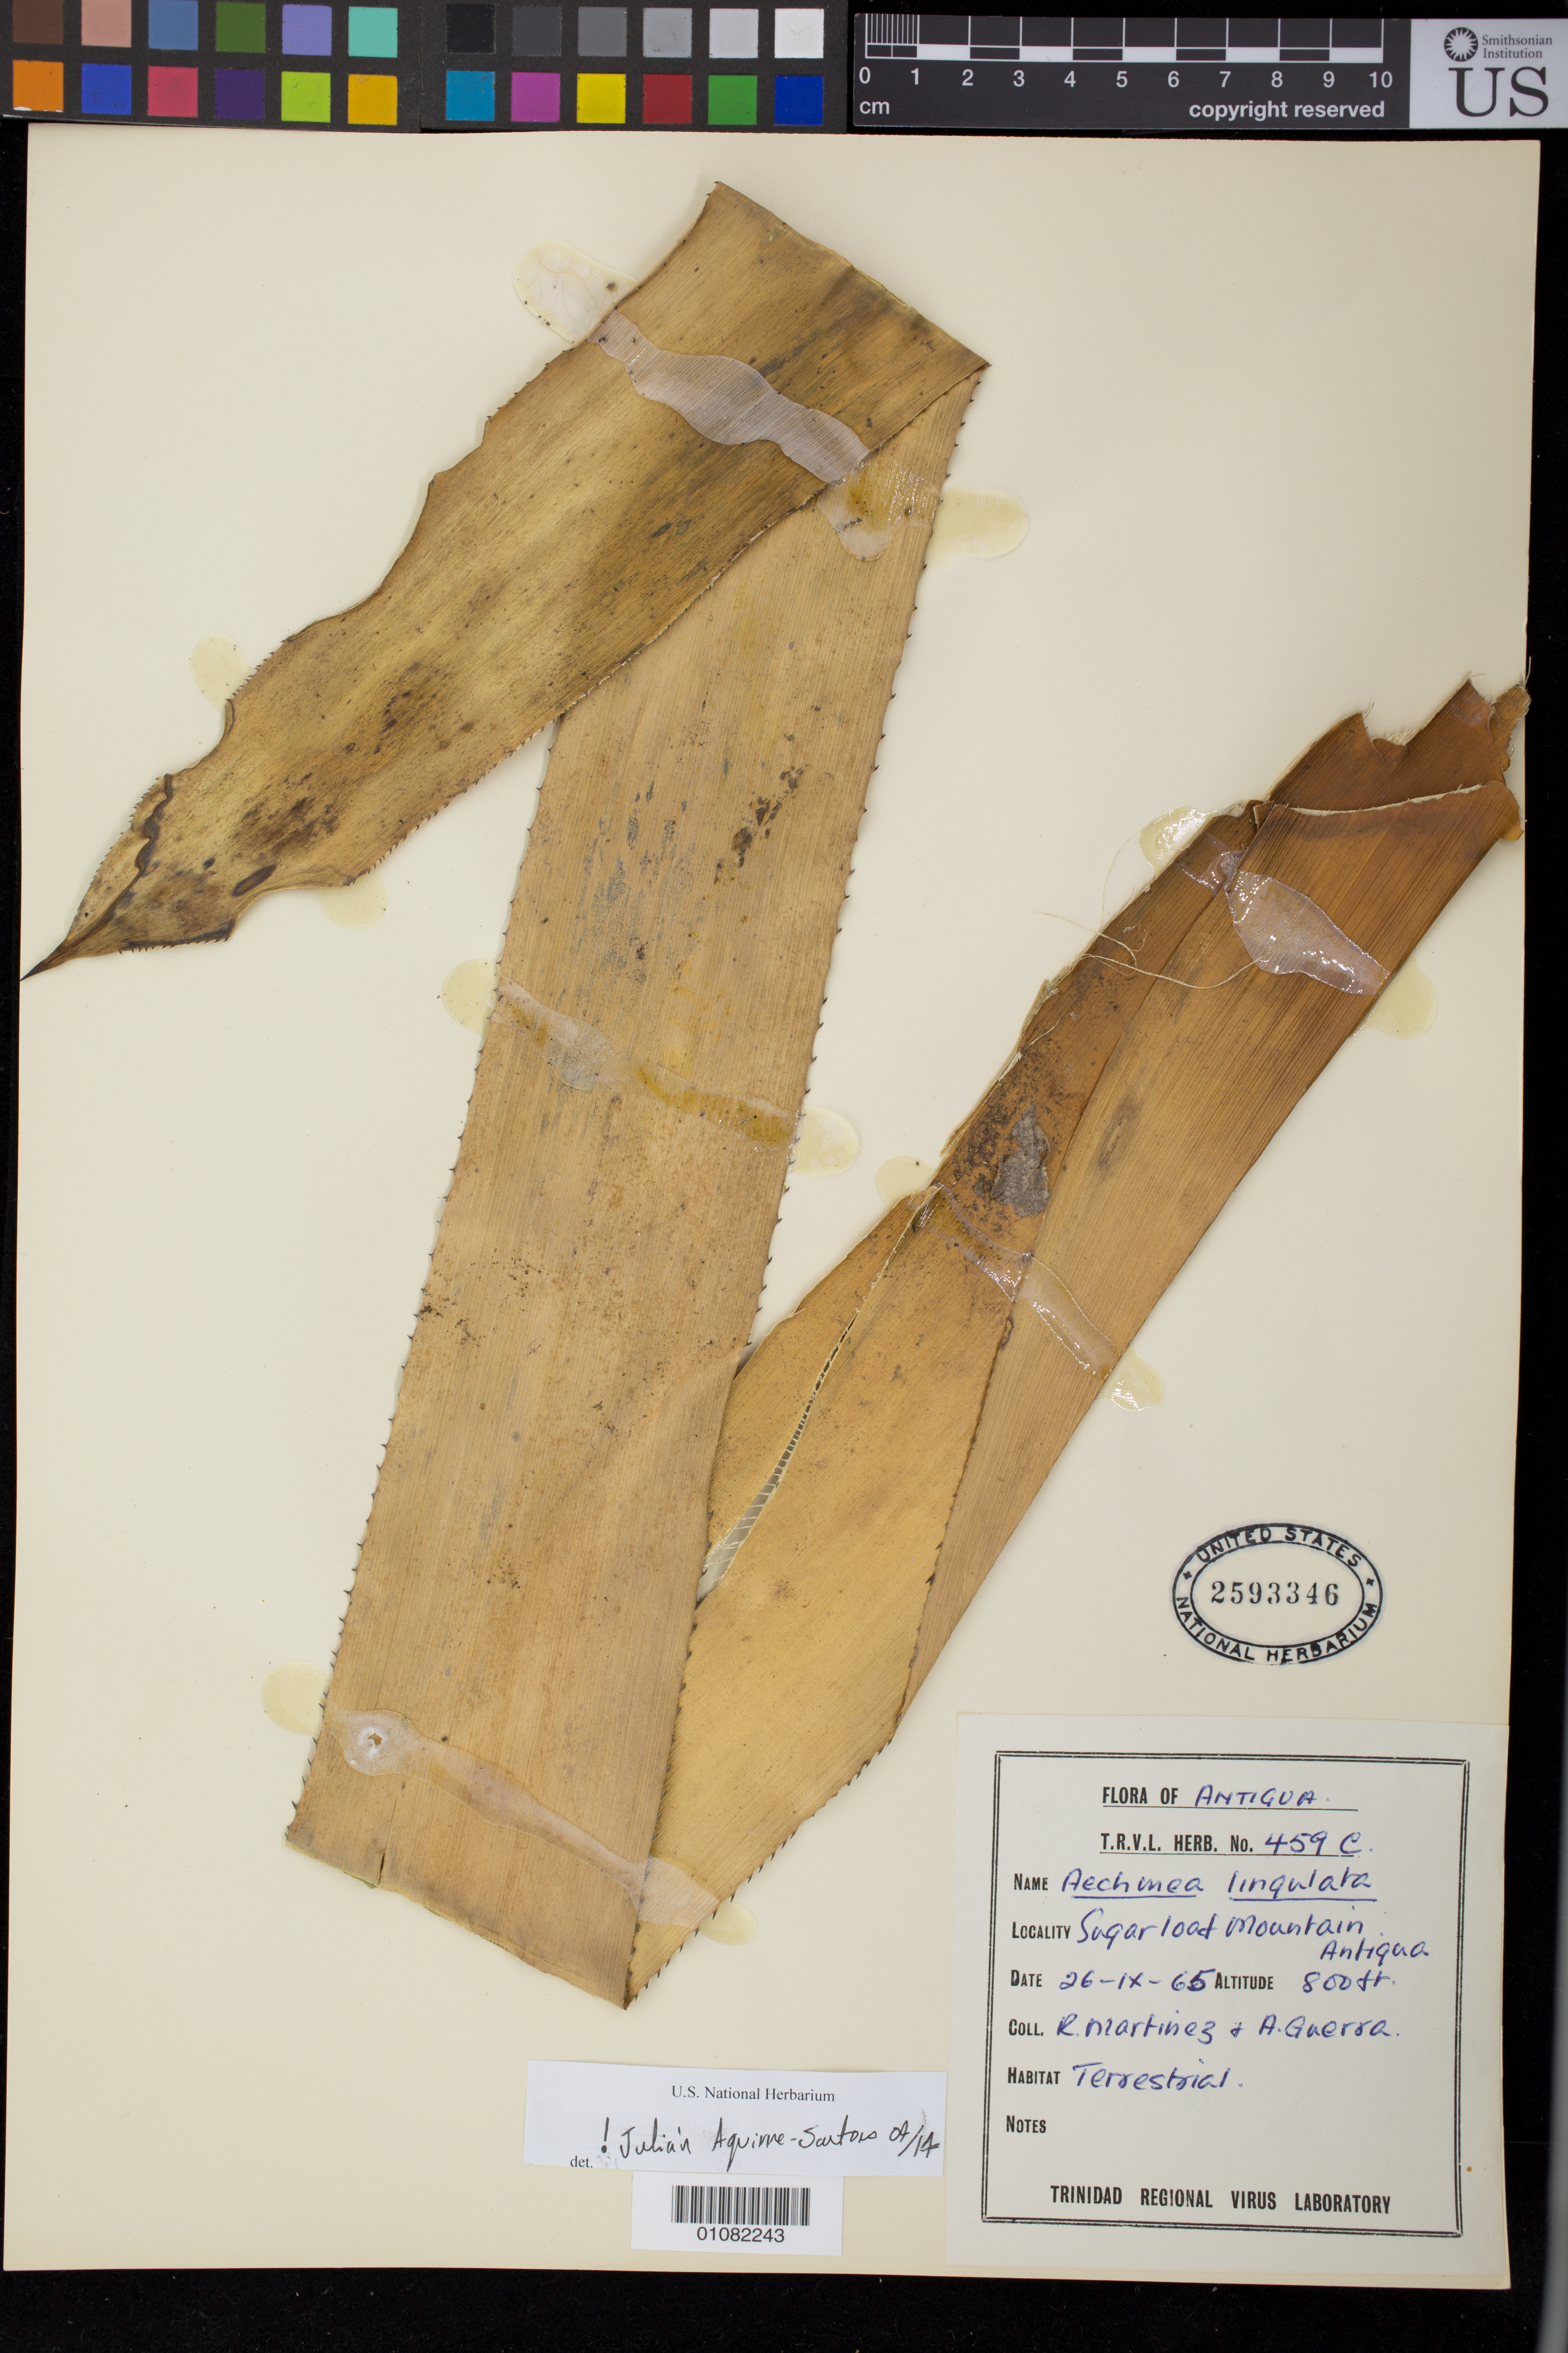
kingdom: Plantae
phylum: Tracheophyta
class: Liliopsida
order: Poales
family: Bromeliaceae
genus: Wittmackia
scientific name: Wittmackia lingulata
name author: (L.) Mez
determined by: Strong, Mark T., (BOT), Smithsonian Institution - National Museum of Natural History (UNITED STATES)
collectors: R. Martinez & A. Guerra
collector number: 459c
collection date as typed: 26 Sep 1965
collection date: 1965-09-26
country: Antigua and Barbuda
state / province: Saint Paul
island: Antigua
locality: Sugarloaf Mountain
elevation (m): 244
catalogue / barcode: US 2593346